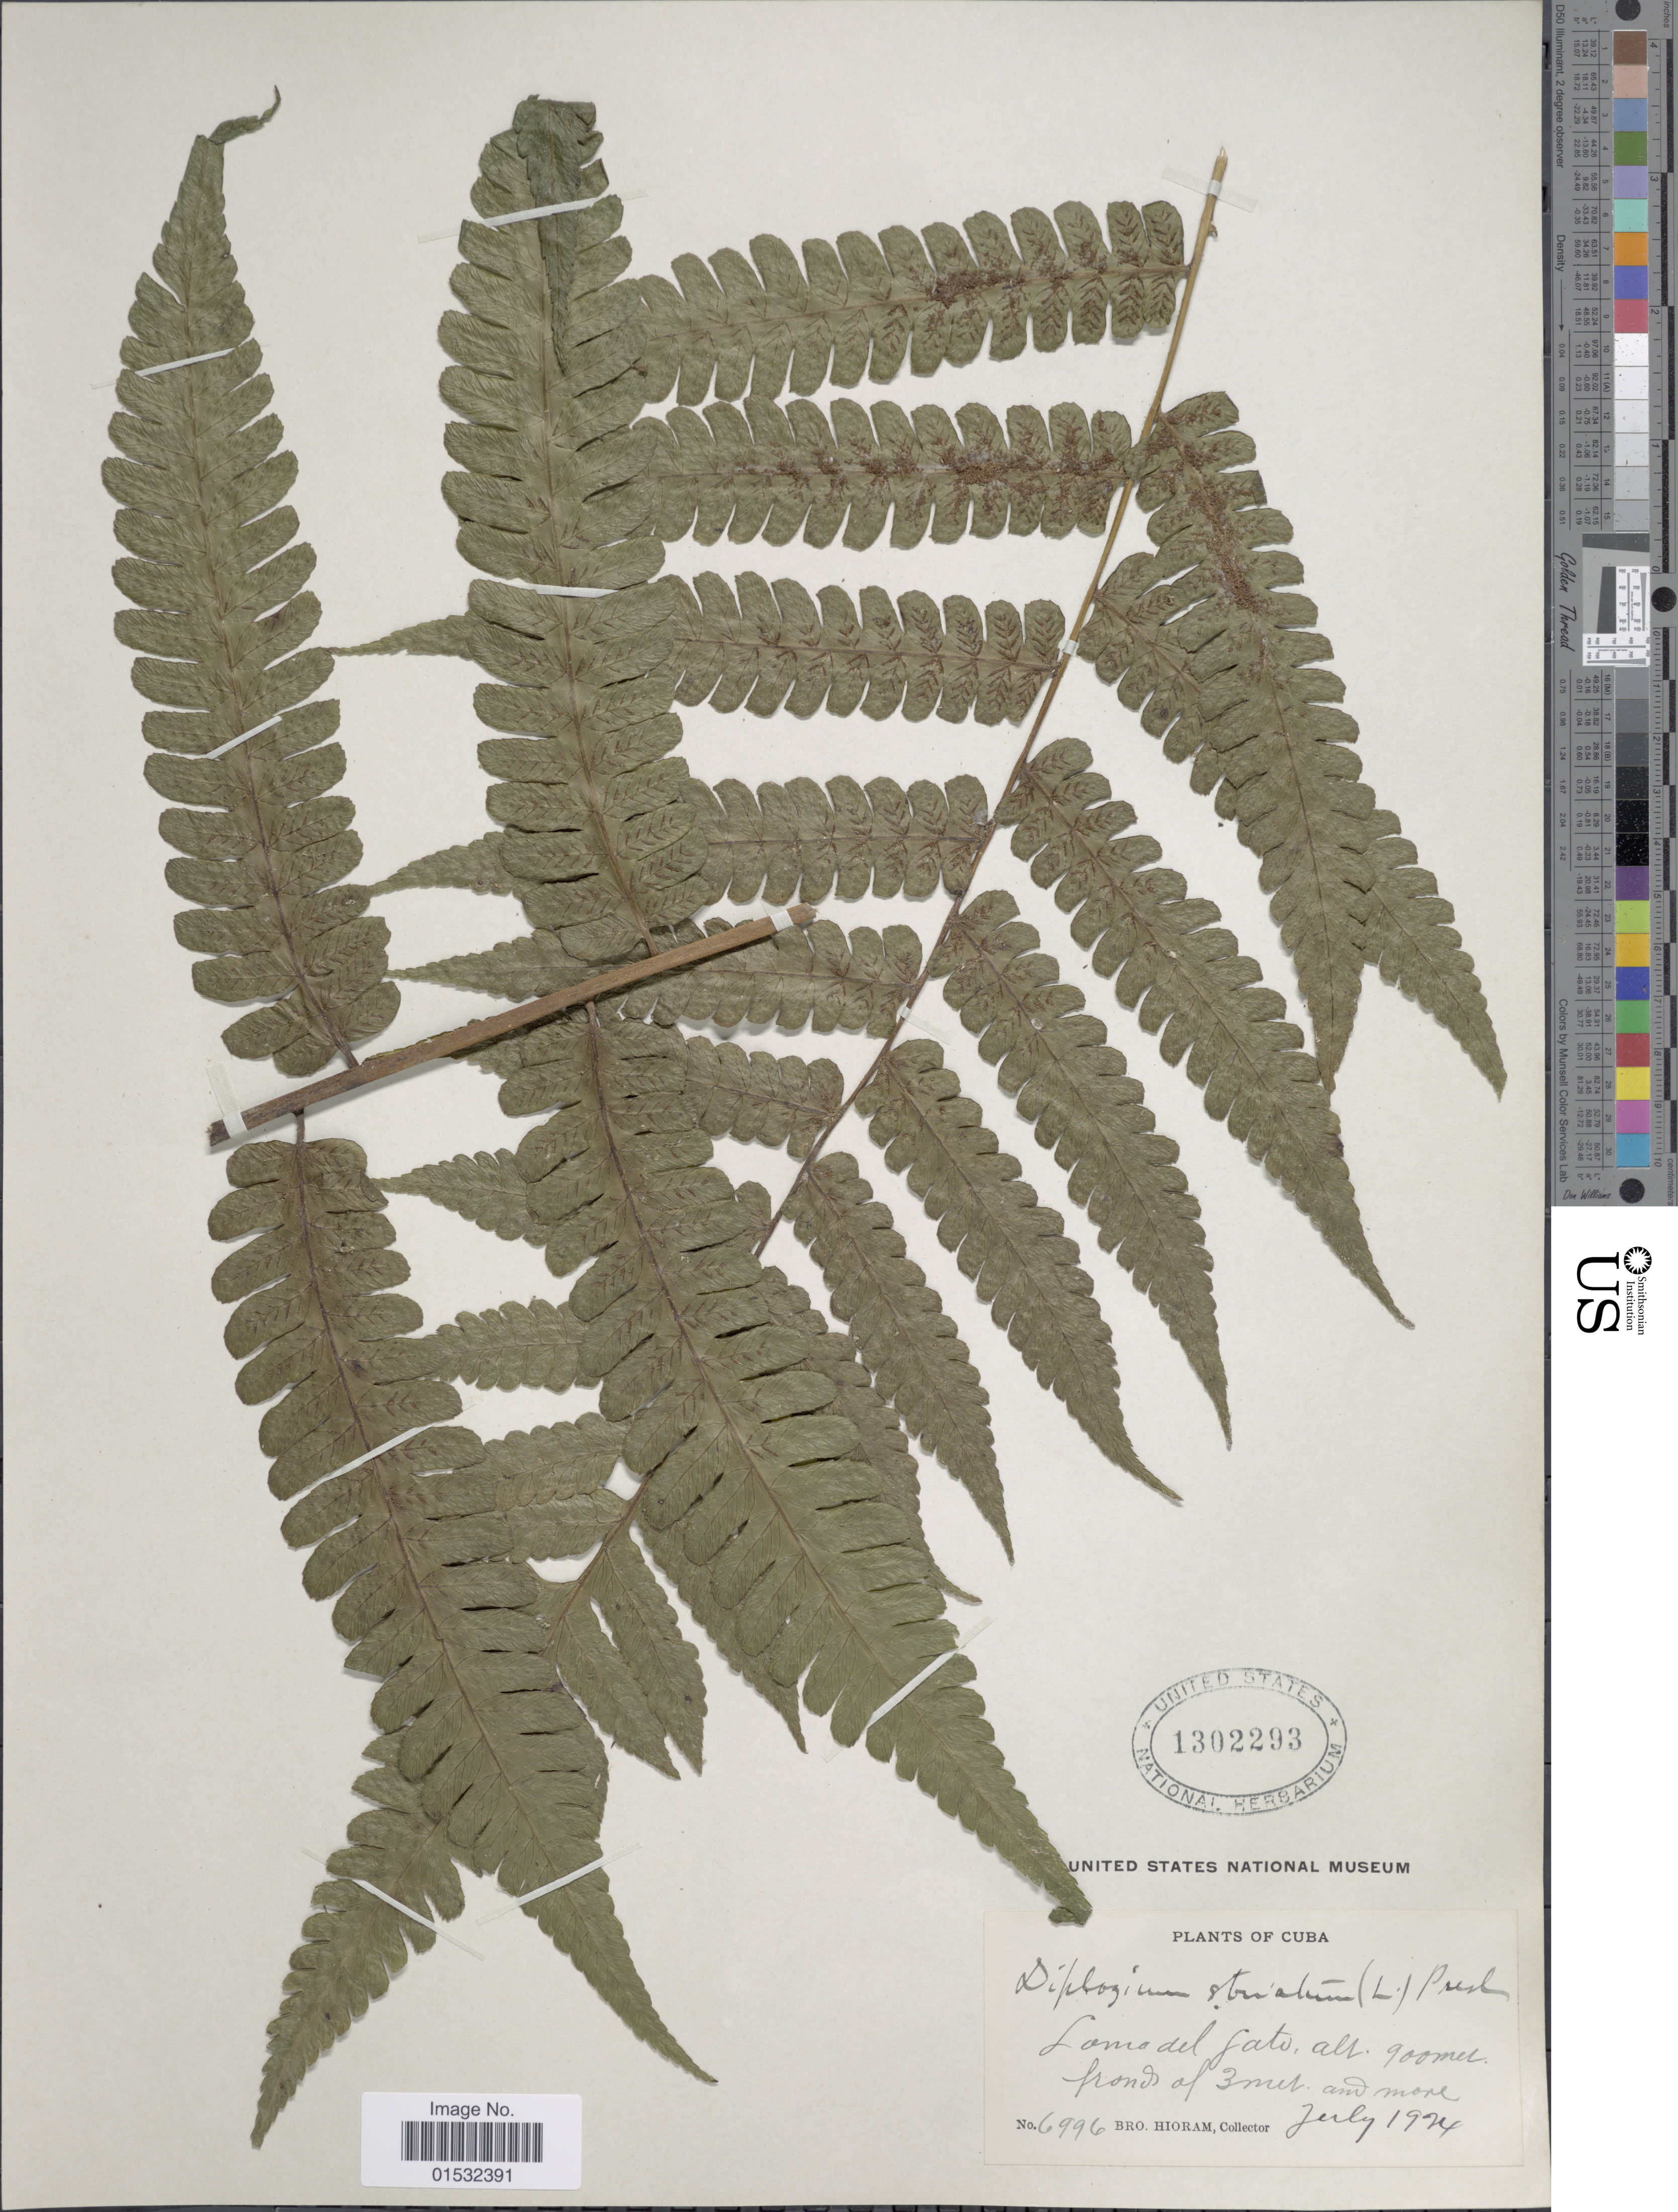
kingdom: Plantae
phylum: Tracheophyta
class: Polypodiopsida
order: Polypodiales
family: Athyriaceae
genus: Diplazium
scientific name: Diplazium striatum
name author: (L.) C. Presl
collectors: Bro. Hioram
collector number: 6996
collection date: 1924-07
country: Cuba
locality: Loma del Gato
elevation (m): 900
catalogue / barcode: US 1302293